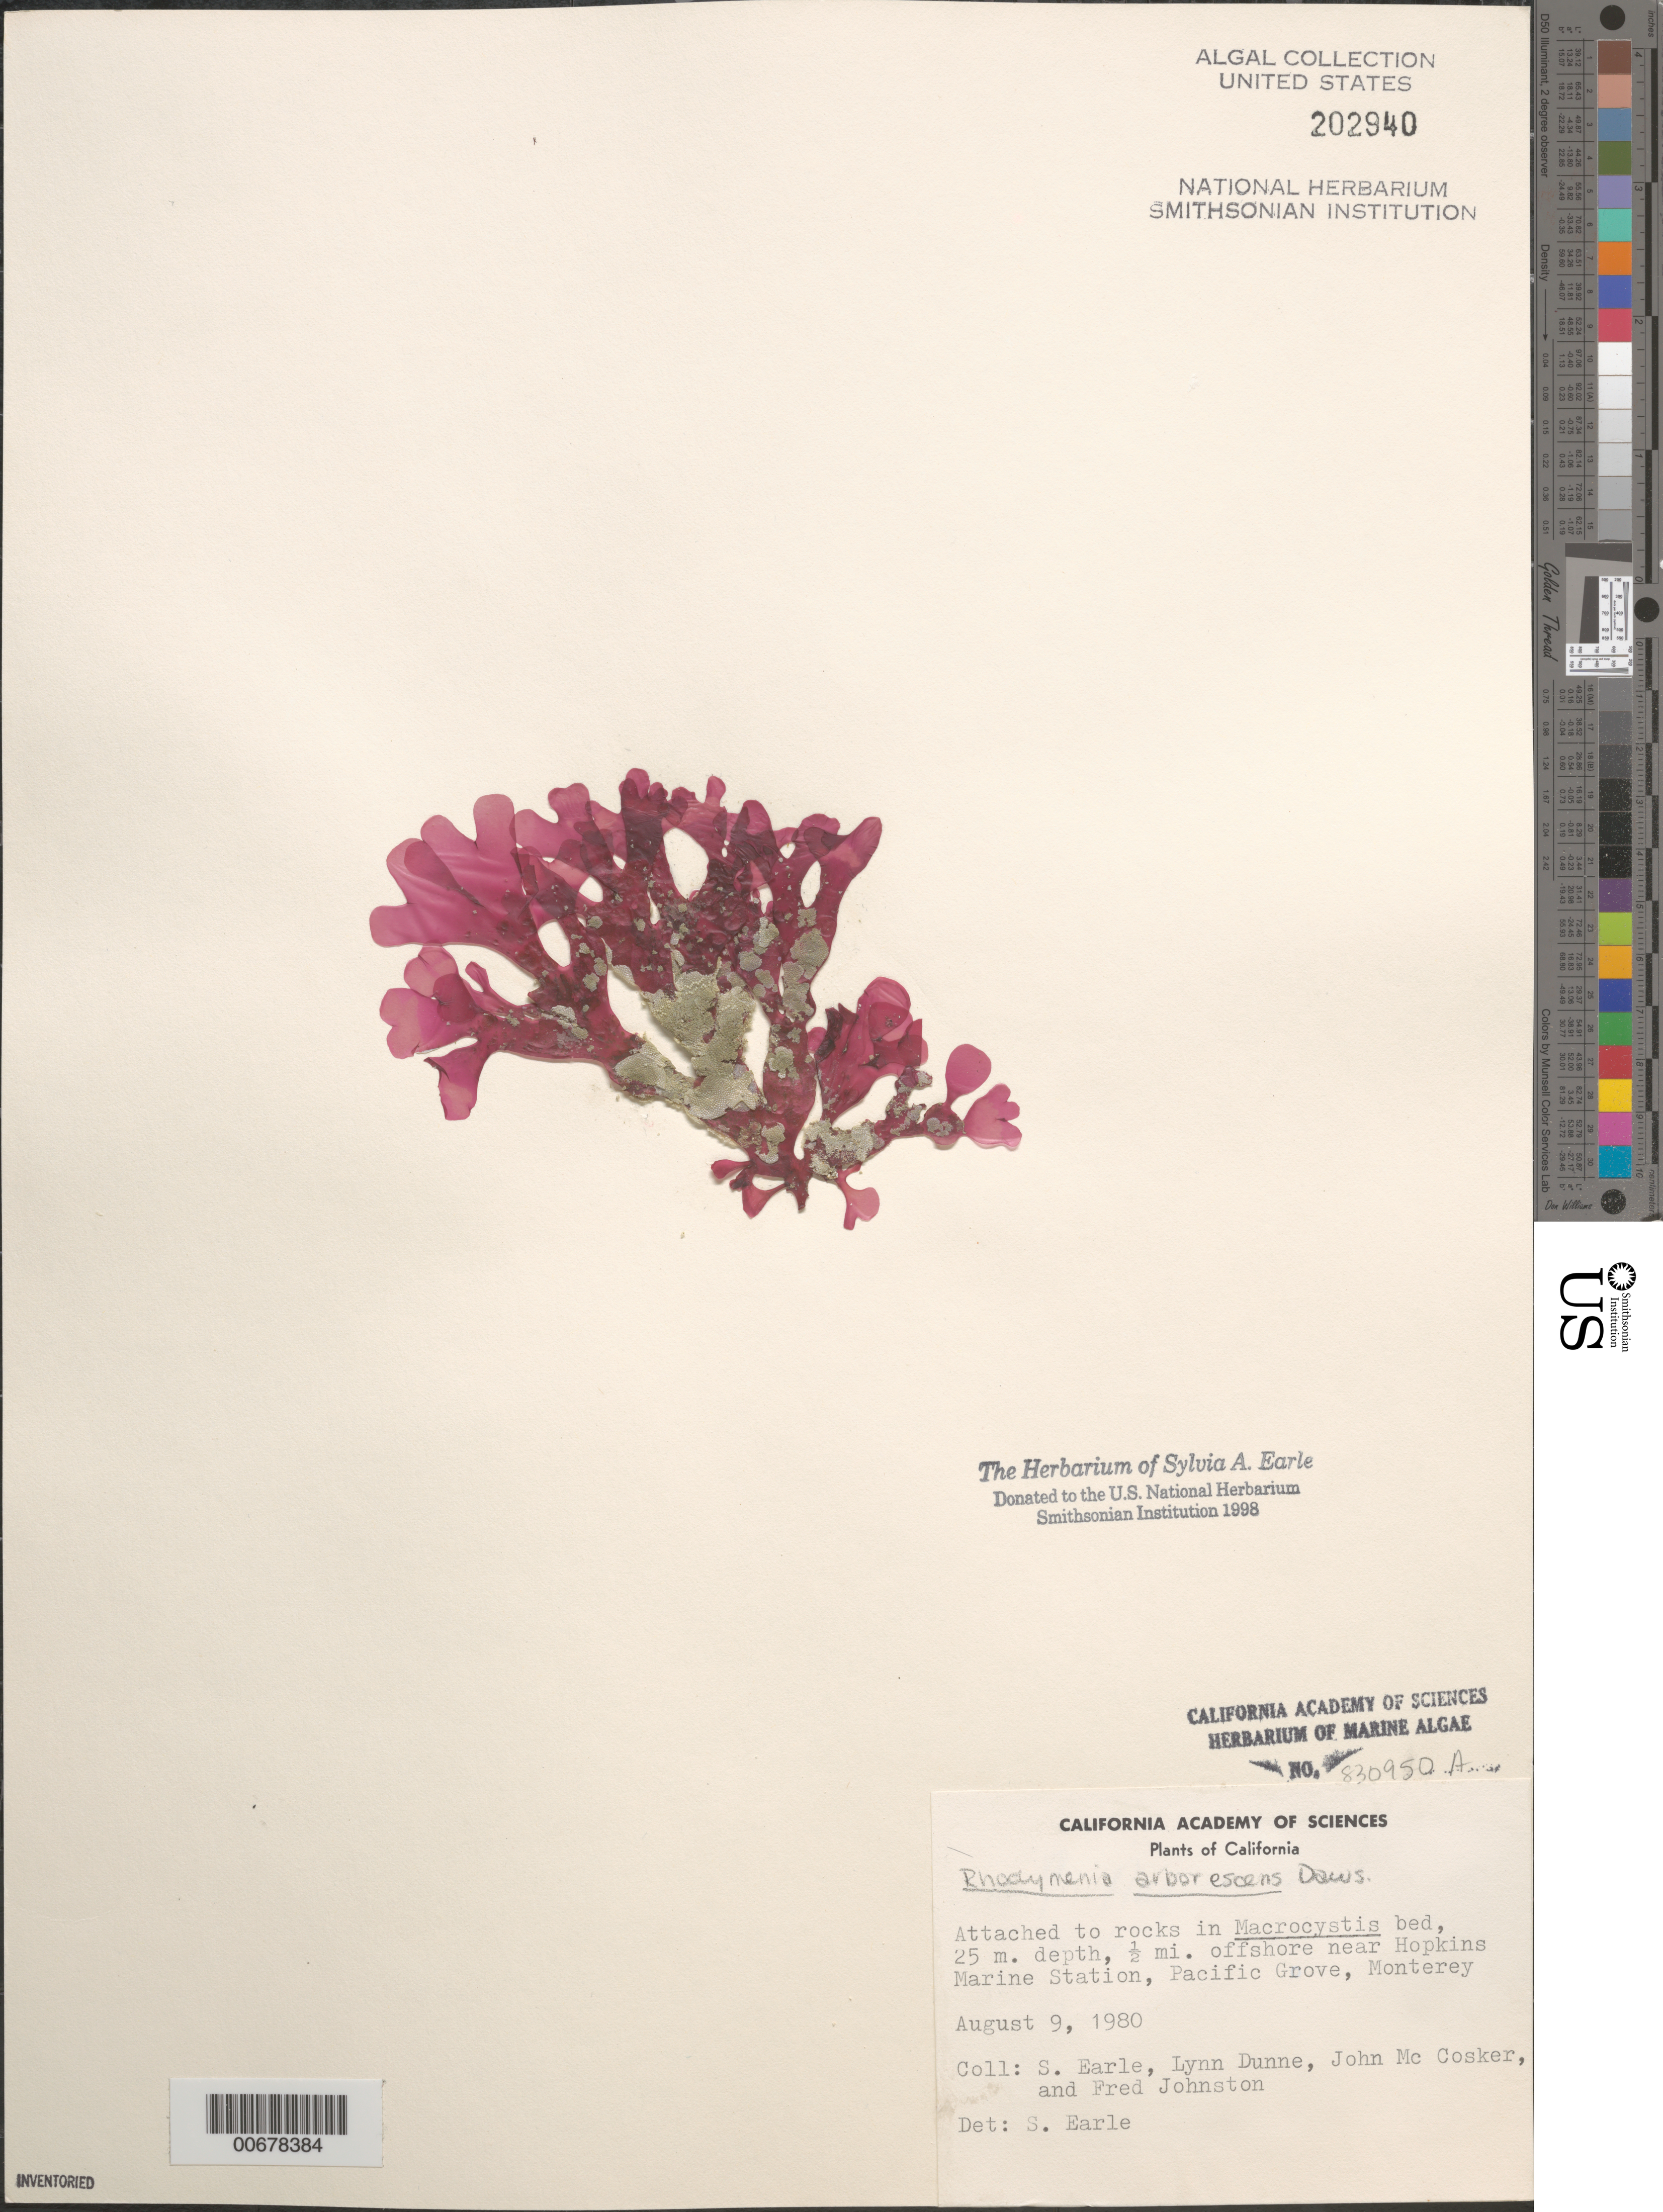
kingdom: Plantae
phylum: Rhodophyta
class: Florideophyceae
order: Rhodymeniales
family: Rhodymeniaceae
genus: Rhodymenia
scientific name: Rhodymenia arborescens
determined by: Earle, S. A.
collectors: S. A. Earle, L. Dunne, J. McCosker & F. Johnston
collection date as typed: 09 Aug 1980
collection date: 1980-08-09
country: United States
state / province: California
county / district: Monterey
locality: Pacific Grove, Monterey, near Hopkins Marine Station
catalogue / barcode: US 202940